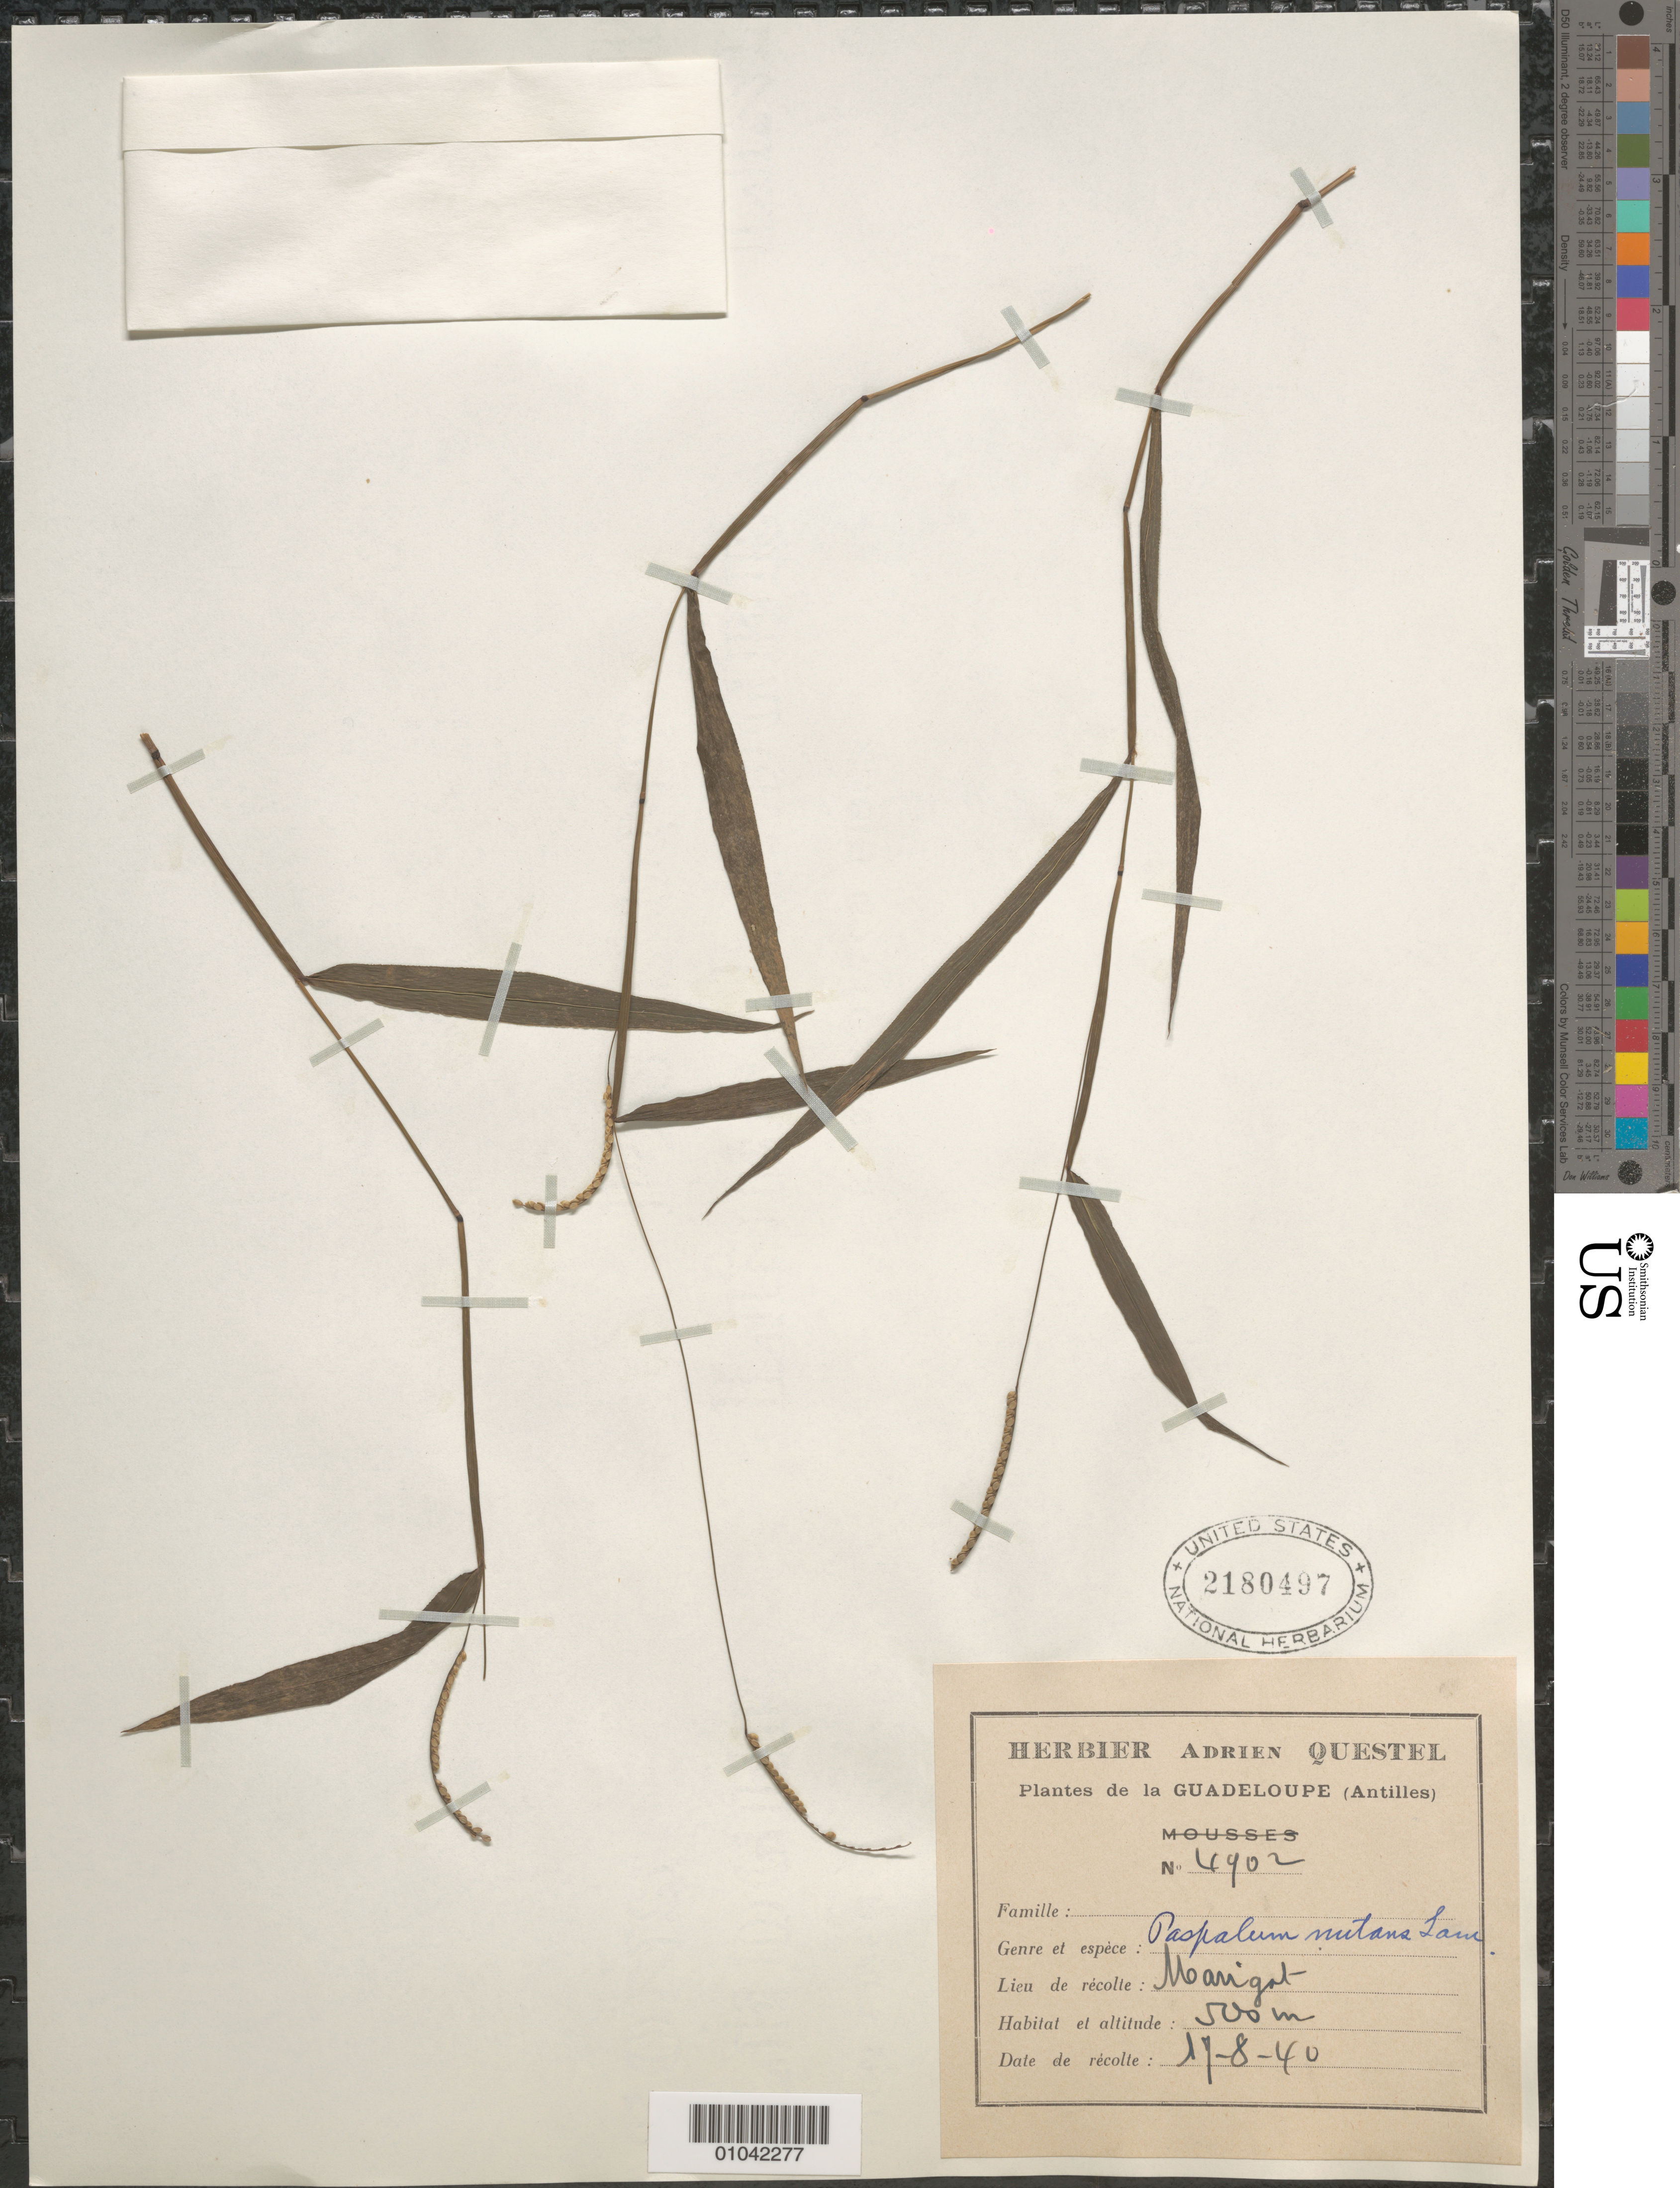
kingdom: Plantae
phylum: Tracheophyta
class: Liliopsida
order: Poales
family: Poaceae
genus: Paspalum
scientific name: Paspalum nutans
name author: Lam.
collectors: A. Questel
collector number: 4902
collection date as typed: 17 Aug 1940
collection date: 1940-08-17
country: Guadeloupe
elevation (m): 500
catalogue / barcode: US 2180497